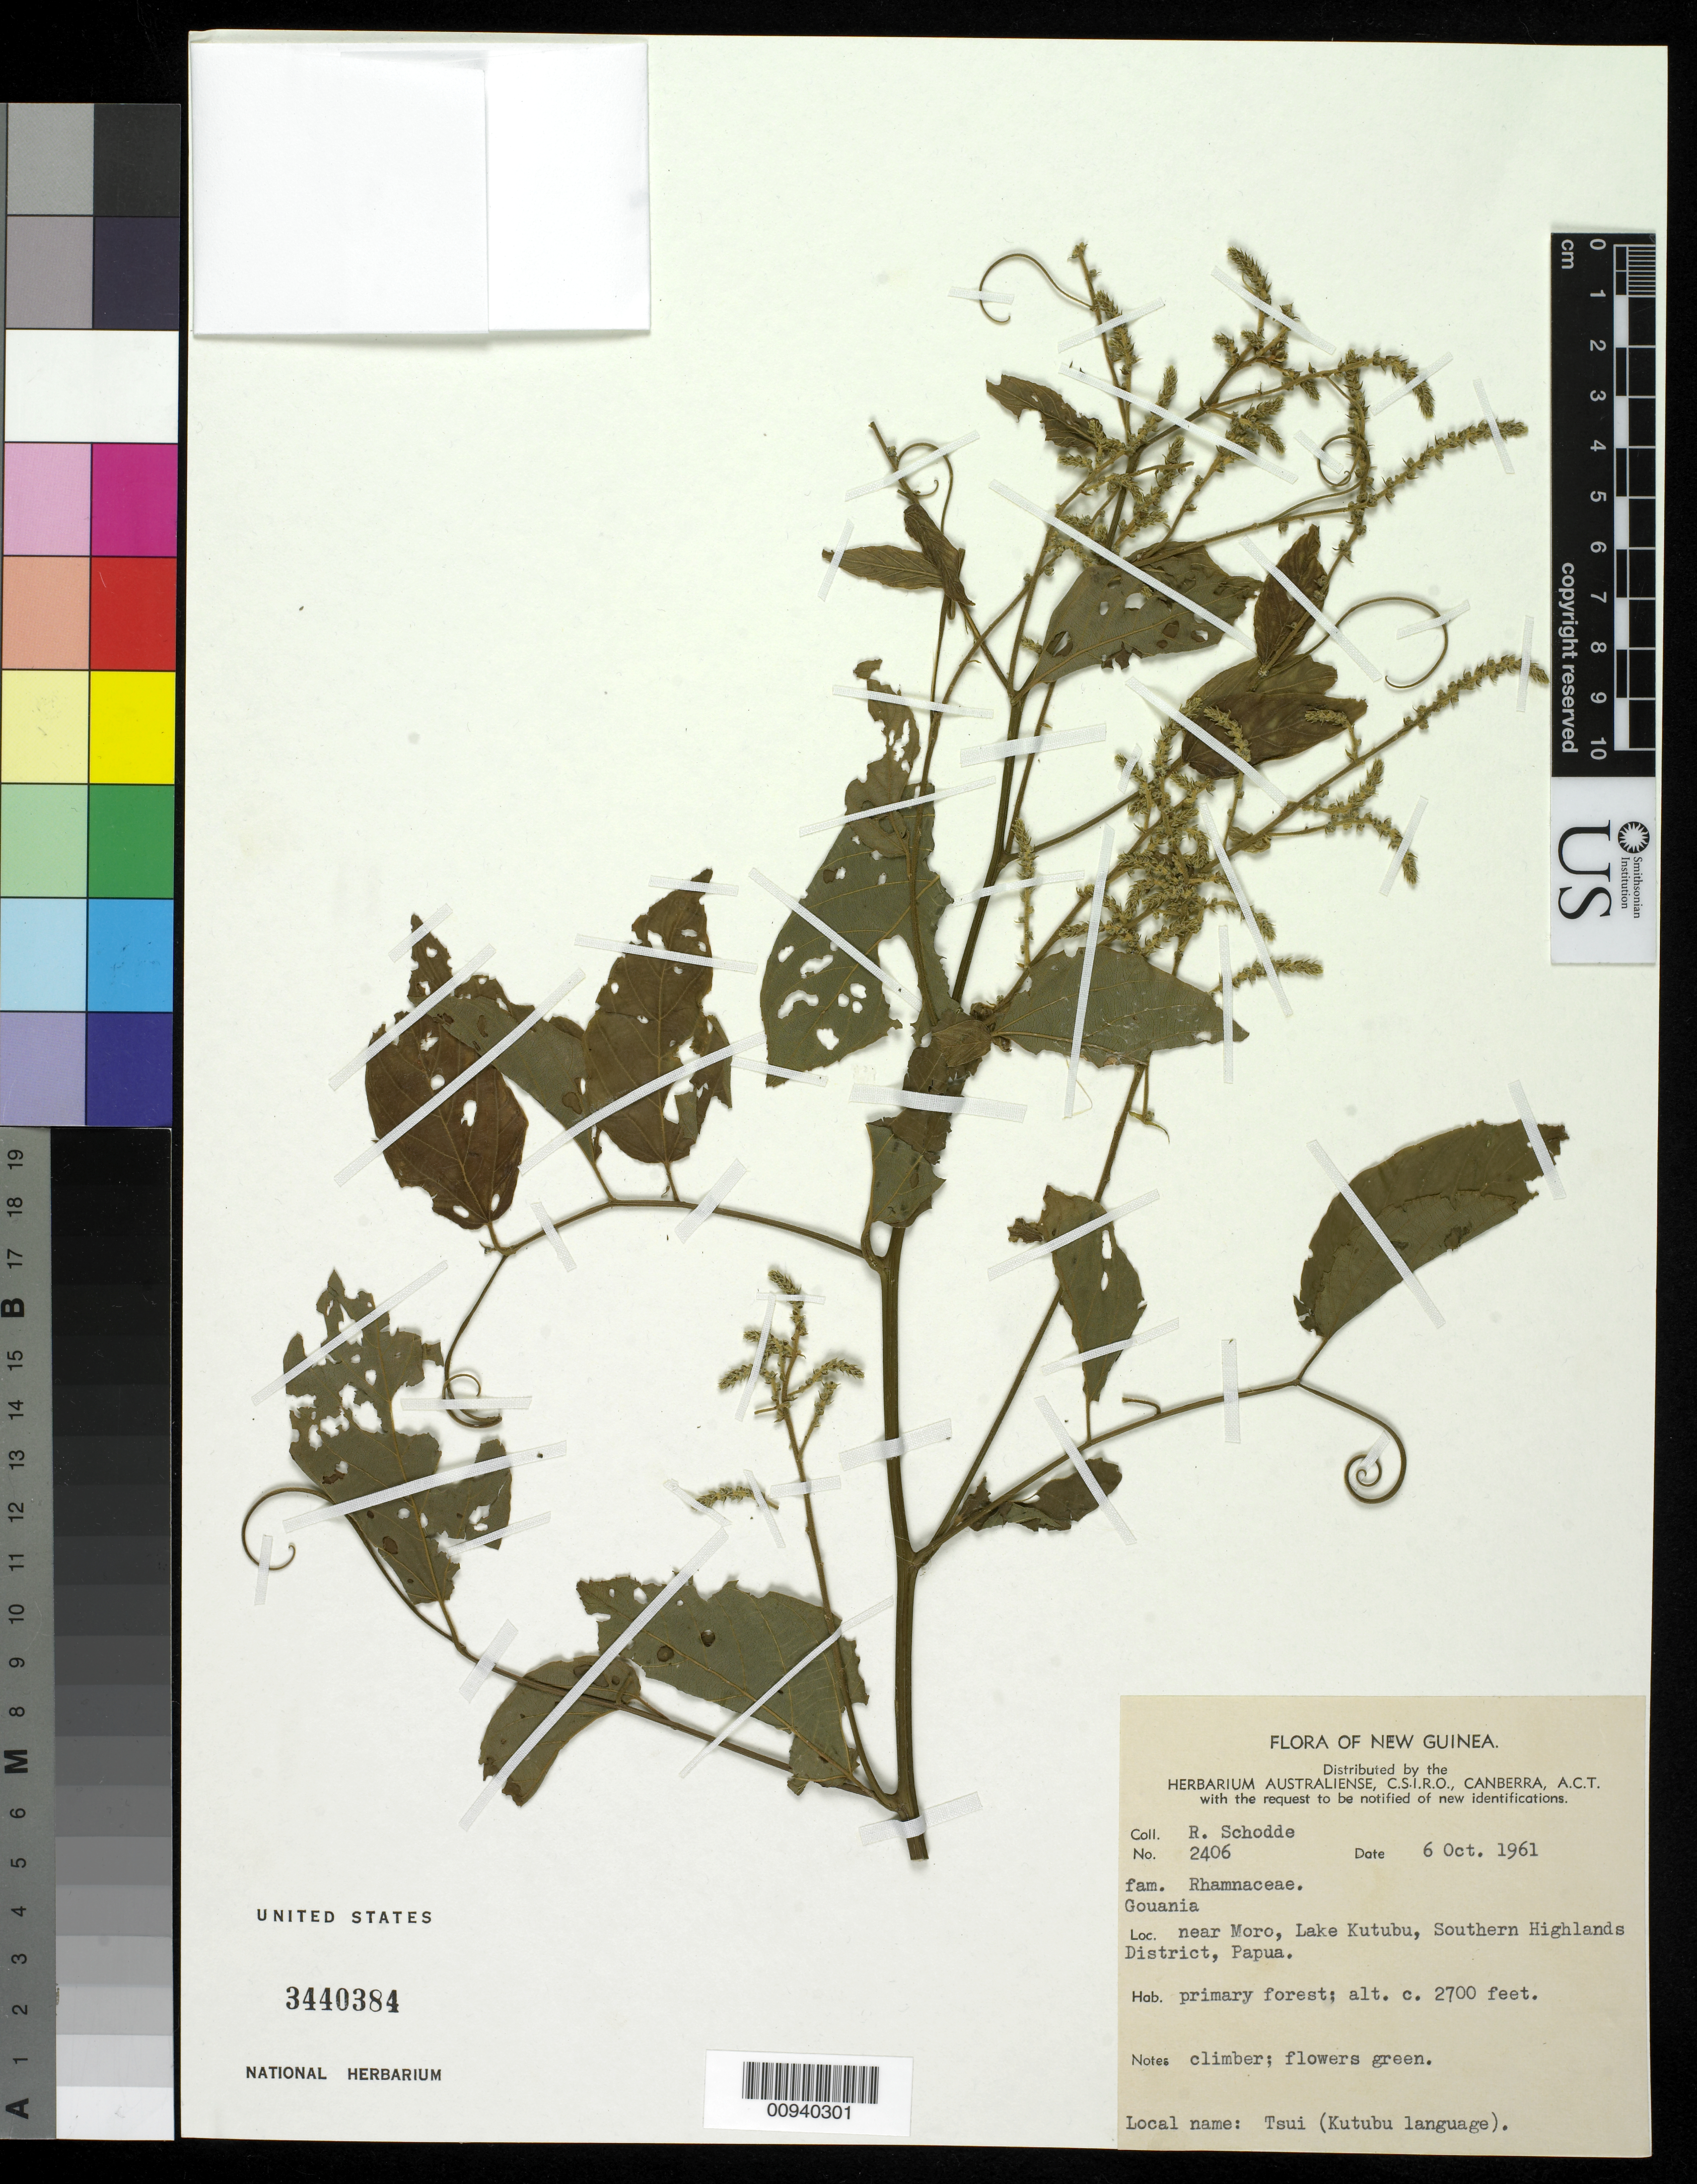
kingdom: Plantae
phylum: Tracheophyta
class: Magnoliopsida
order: Rosales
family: Rhamnaceae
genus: Gouania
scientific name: Gouania sp.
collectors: R. Schodde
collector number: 2406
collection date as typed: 06 Oct 1961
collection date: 1961-10-06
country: Papua New Guinea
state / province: Southern Highlands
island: New Guinea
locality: Near Moro, Lake Kutubu, Southern Highlands District, Papua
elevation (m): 823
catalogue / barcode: US 3440384